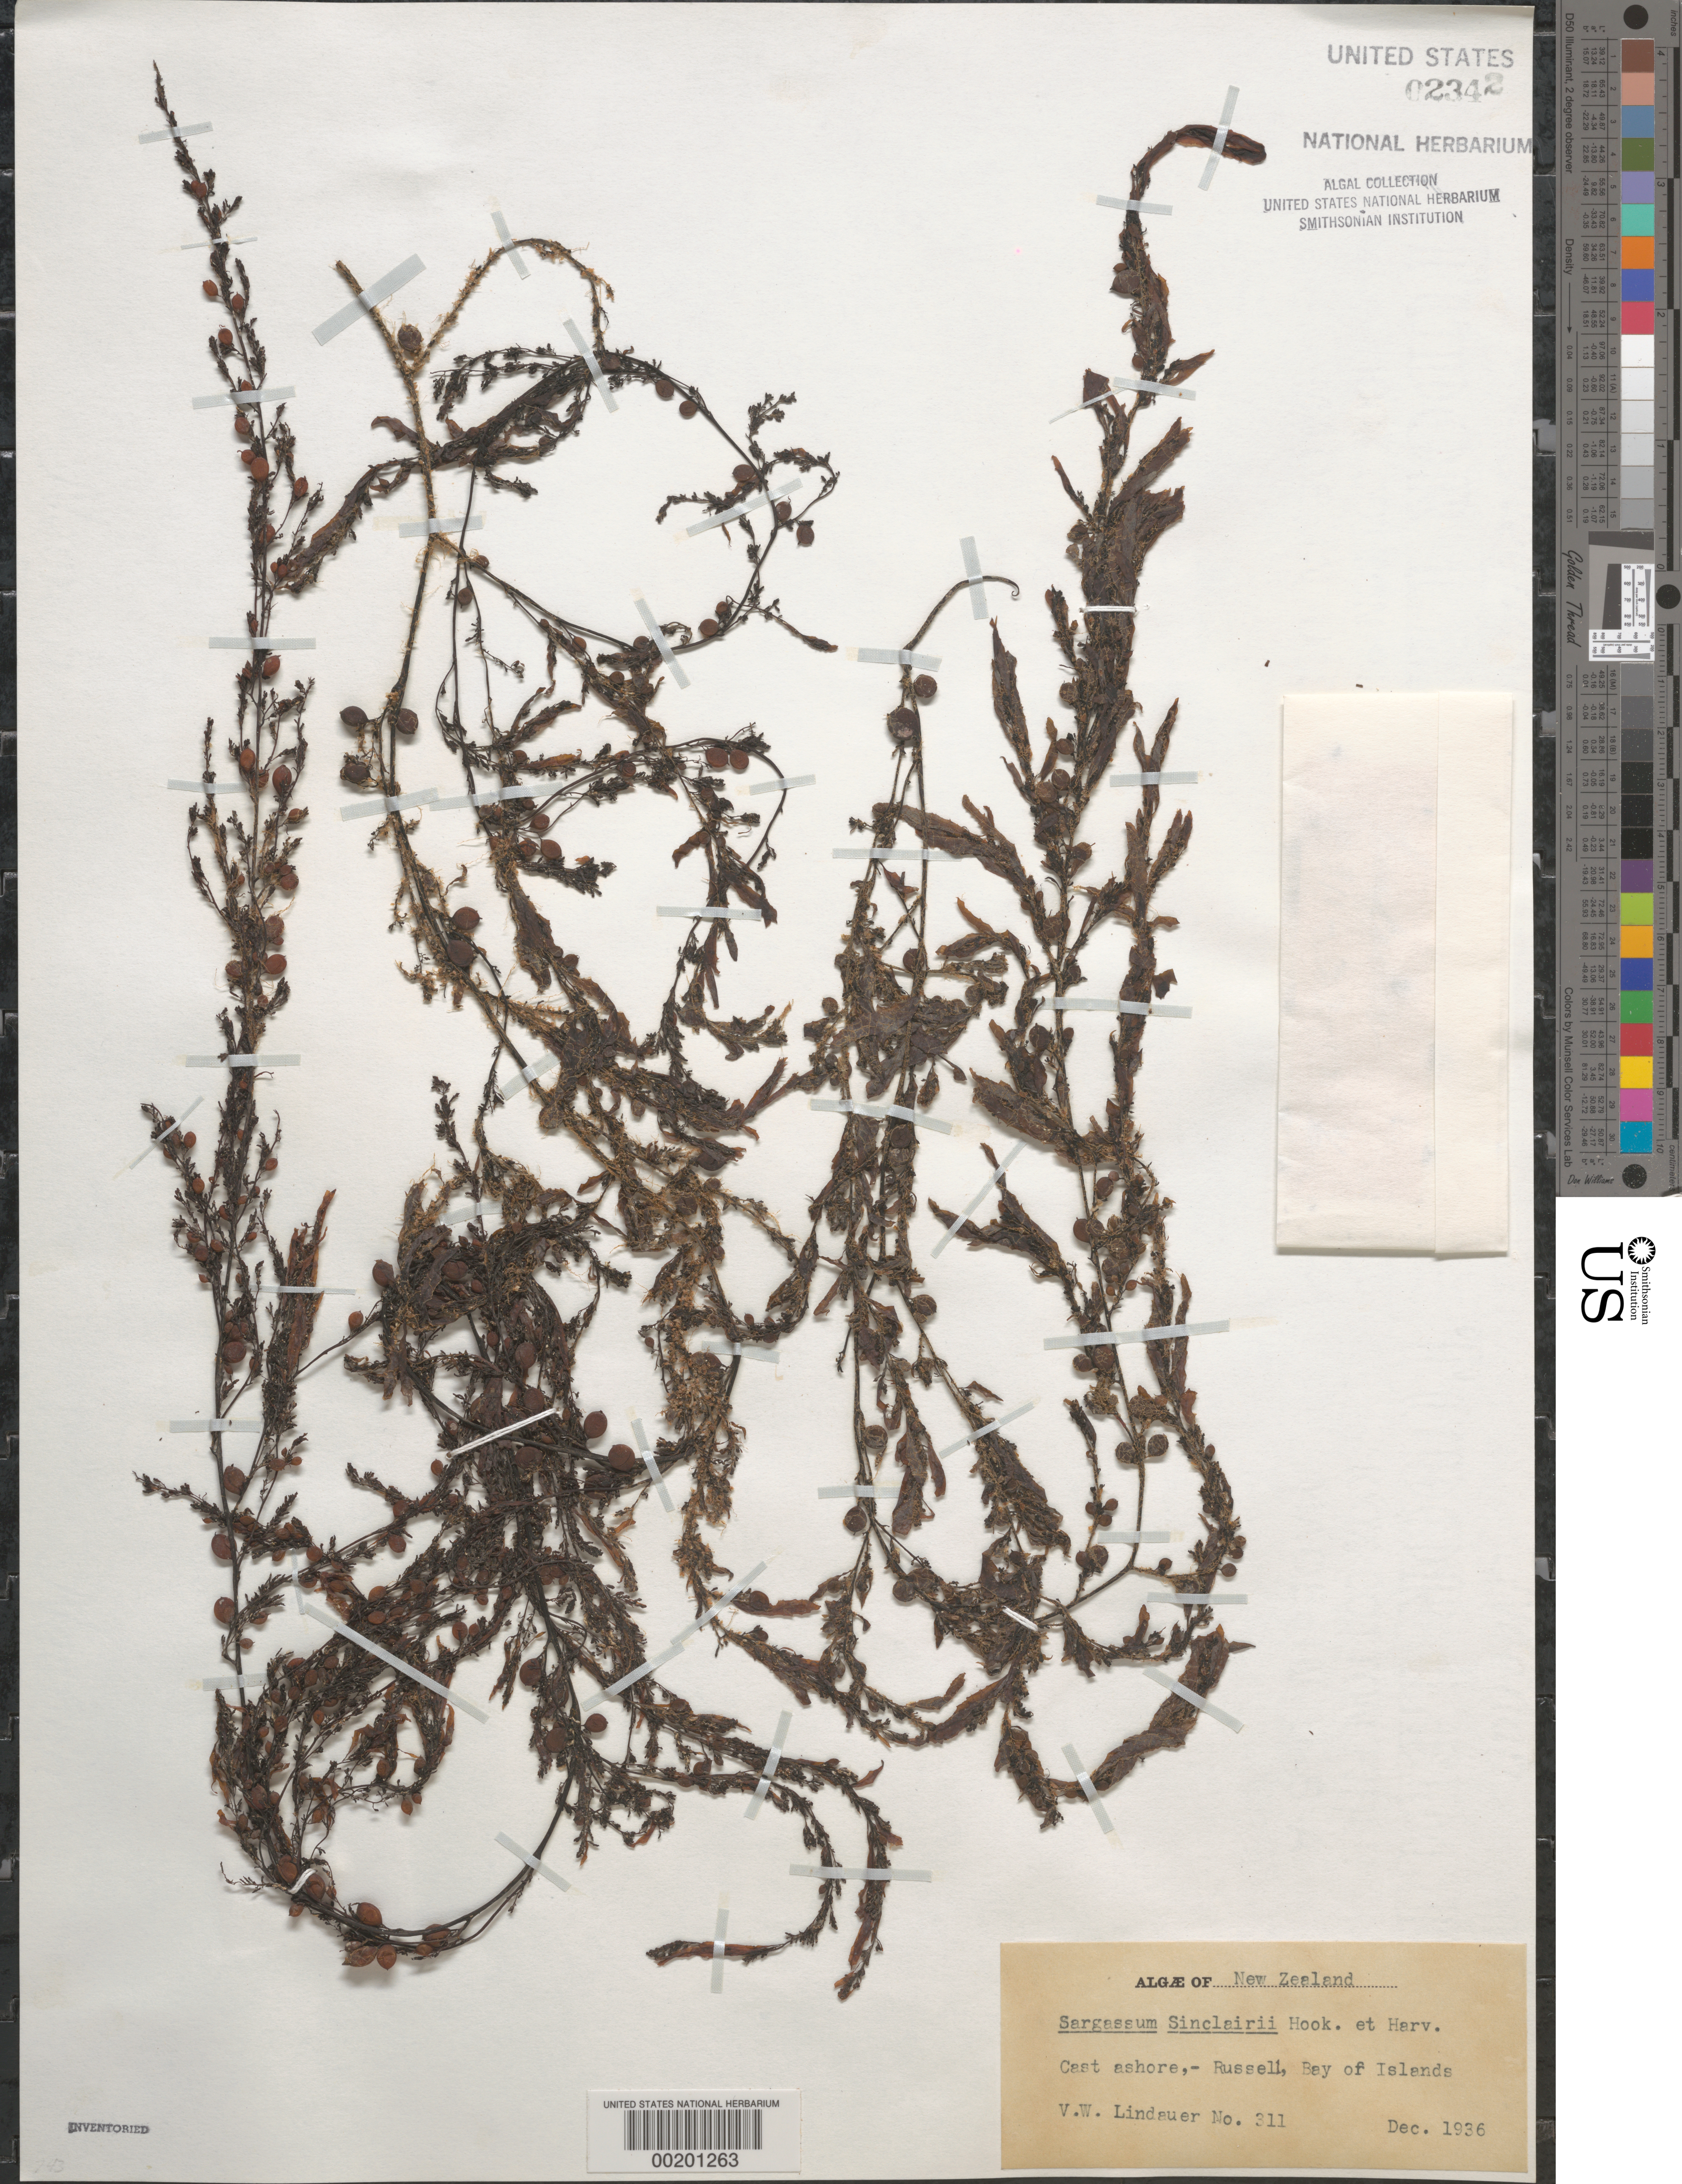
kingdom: Chromista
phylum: Ochrophyta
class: Phaeophyceae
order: Fucales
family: Sargassaceae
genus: Sargassum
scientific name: Sargassum sinclairii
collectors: V. Lindauer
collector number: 311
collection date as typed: Dec 1936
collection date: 1936-12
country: New Zealand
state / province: Auckland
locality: Russell, bay of islands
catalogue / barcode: US 2342